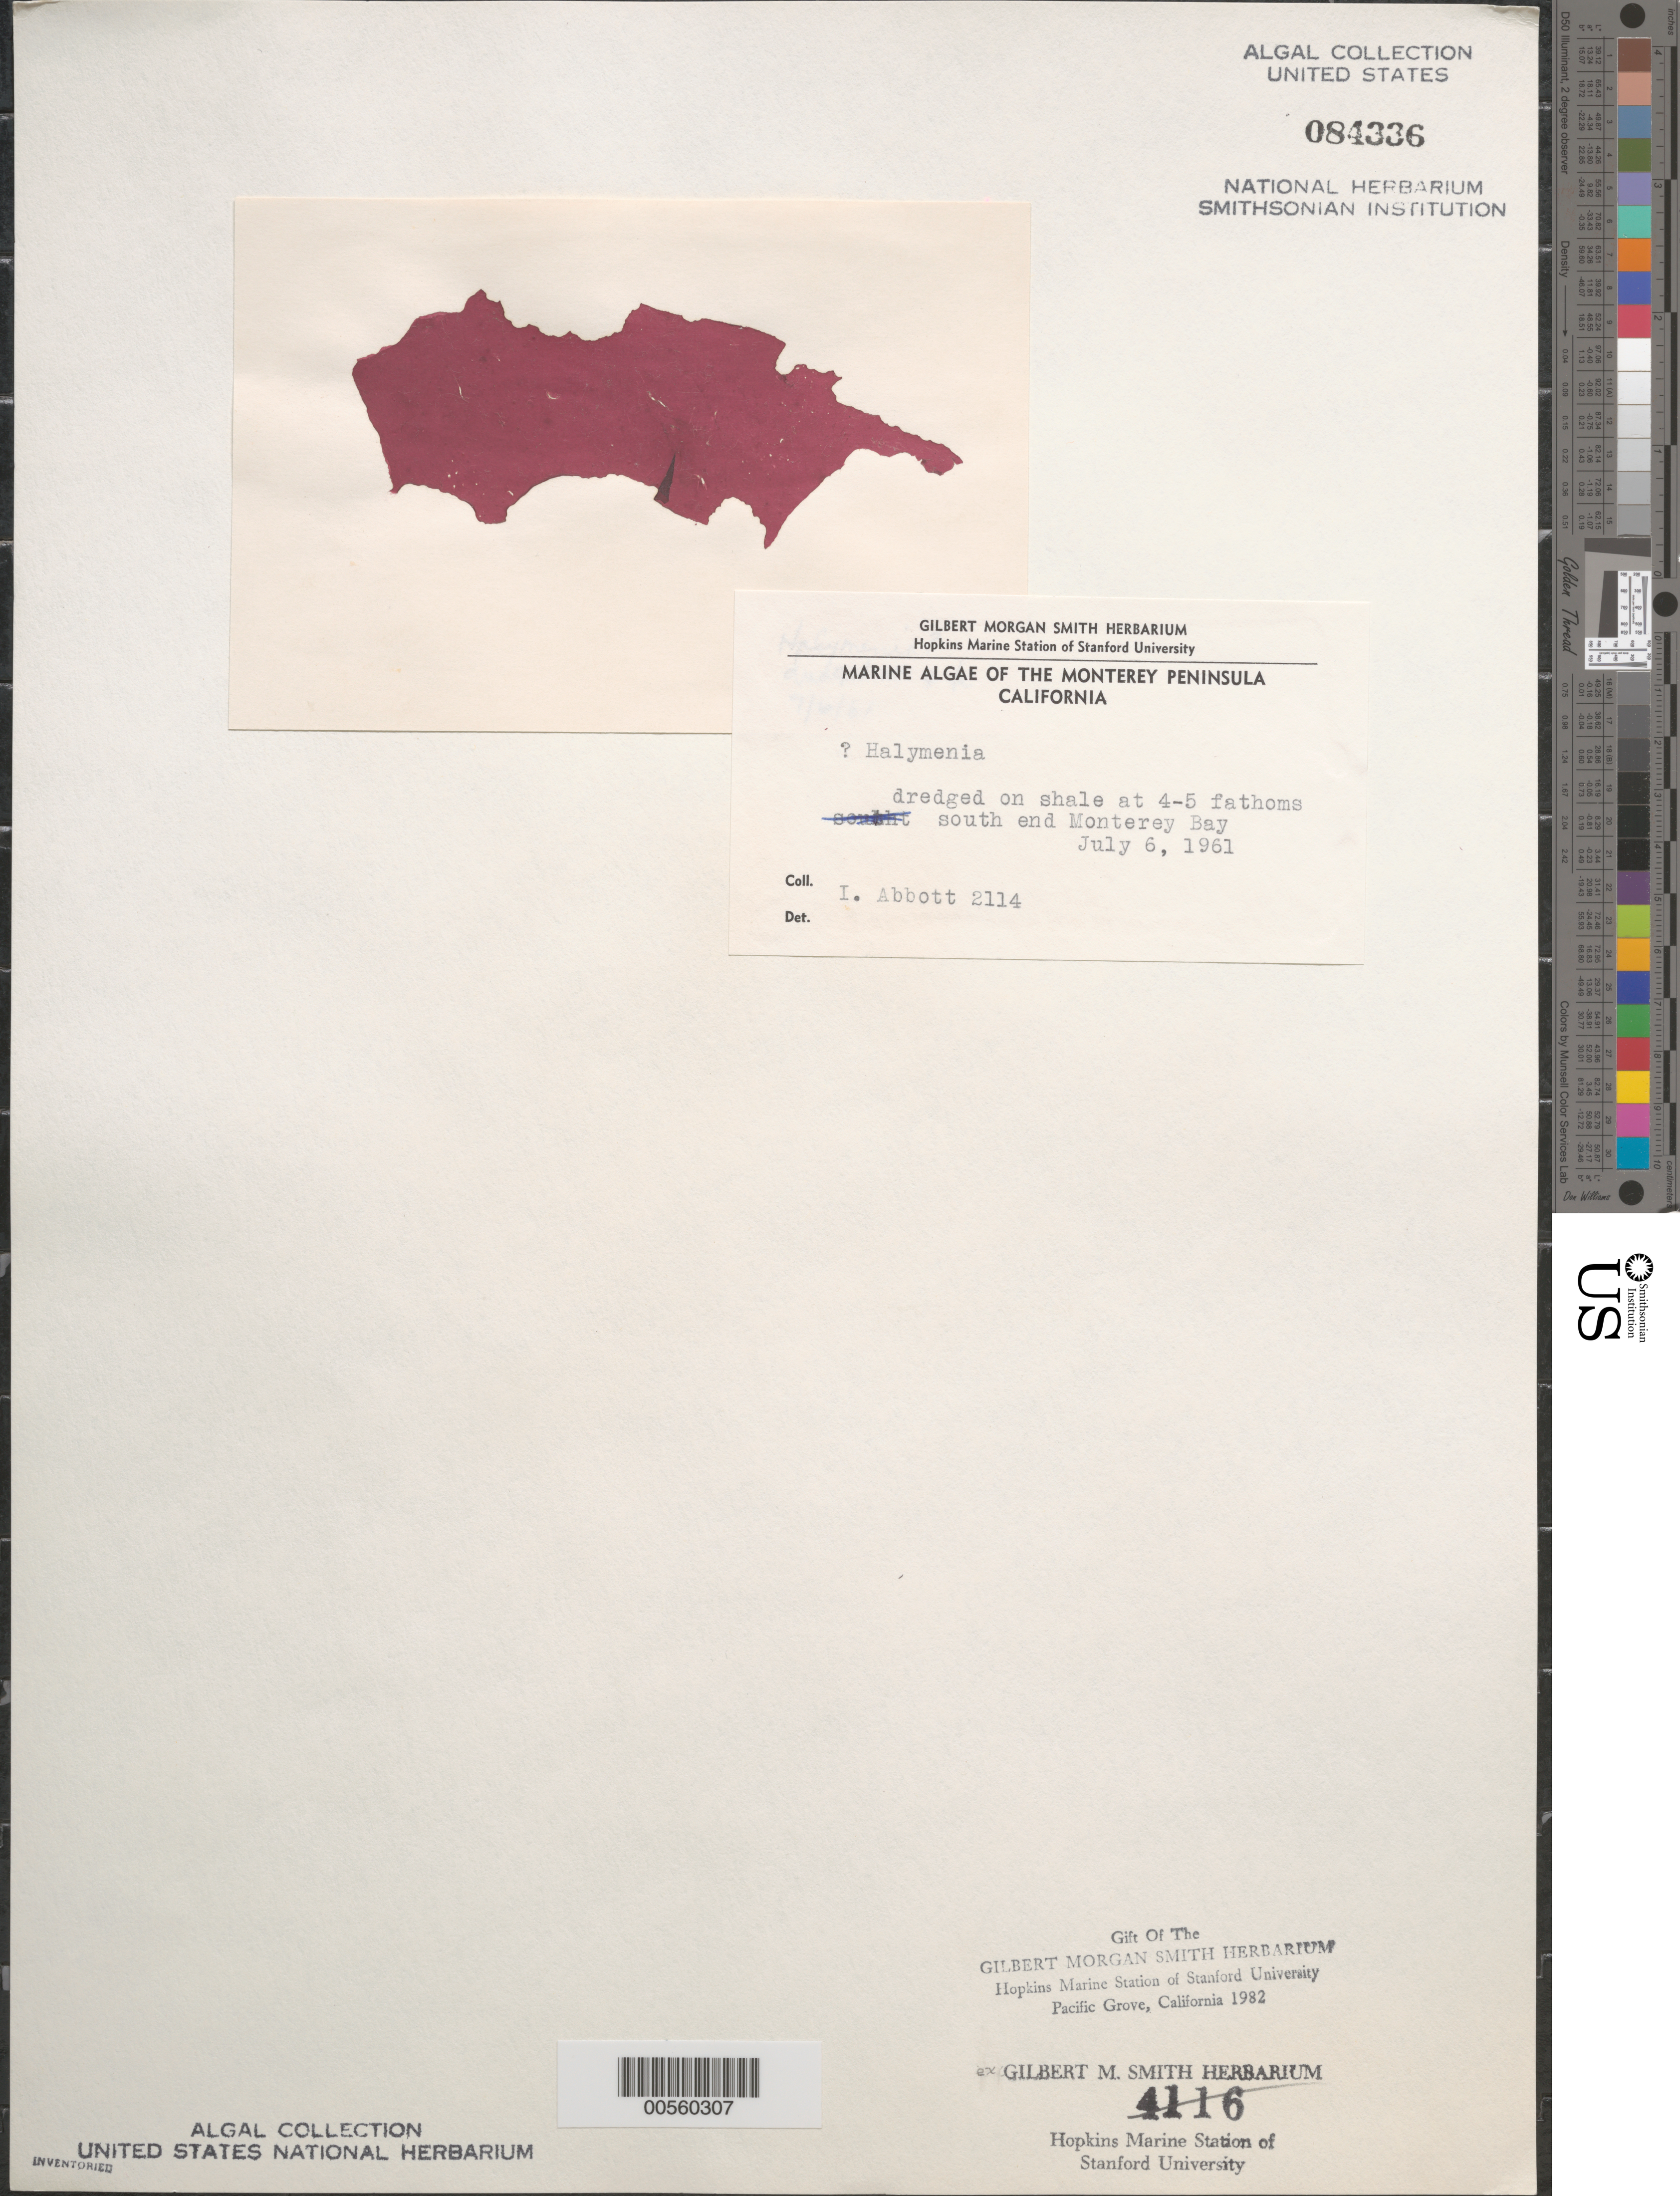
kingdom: Plantae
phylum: Rhodophyta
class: Florideophyceae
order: Halymeniales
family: Halymeniaceae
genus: Halymenia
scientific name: Halymenia sp.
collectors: I. A. Abbott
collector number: IAA 2114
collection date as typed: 06 Jul 1961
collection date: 1961-07-06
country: United States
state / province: California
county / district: Monterey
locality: Monterey Bay, south end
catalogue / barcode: US 84336